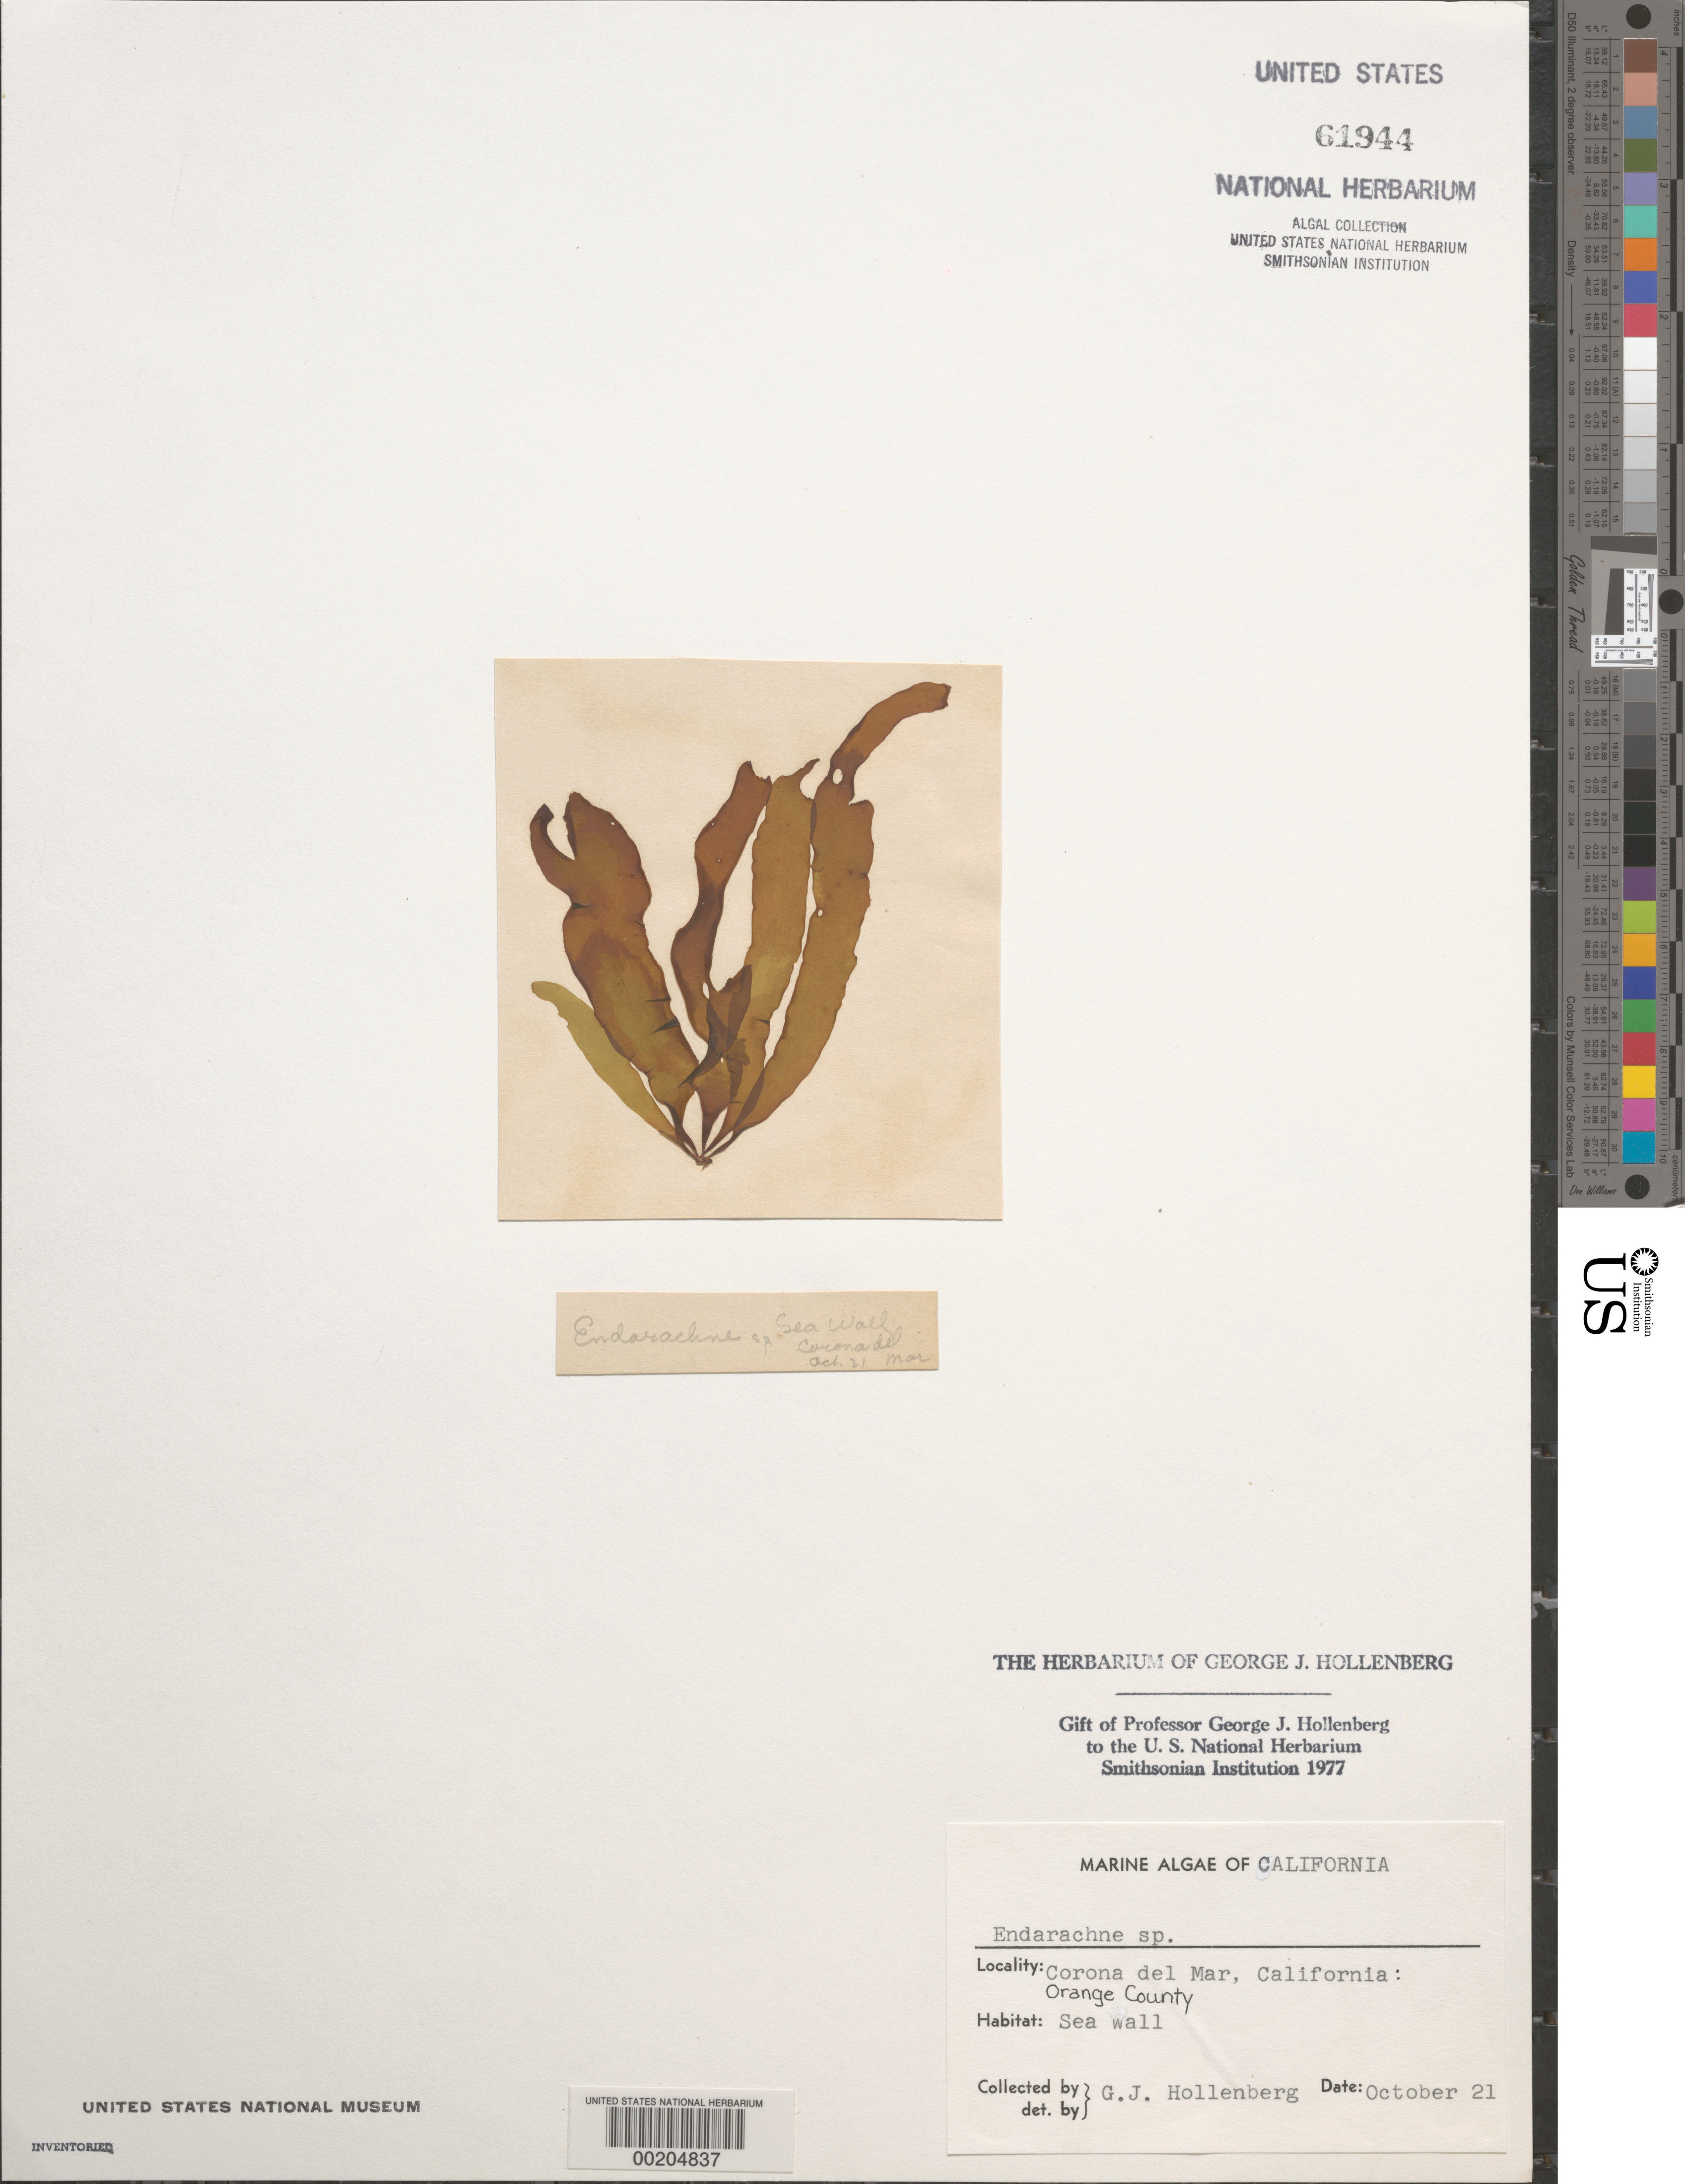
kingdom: Chromista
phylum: Ochrophyta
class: Phaeophyceae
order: Scytosiphonales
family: Scytosiphonaceae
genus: Endarachne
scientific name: Endarachne sp.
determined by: Hollenberg, George J.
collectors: G. Hollenberg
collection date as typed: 21 Oct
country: United States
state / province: California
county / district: Orange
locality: Corona del Mar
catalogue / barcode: US 61944